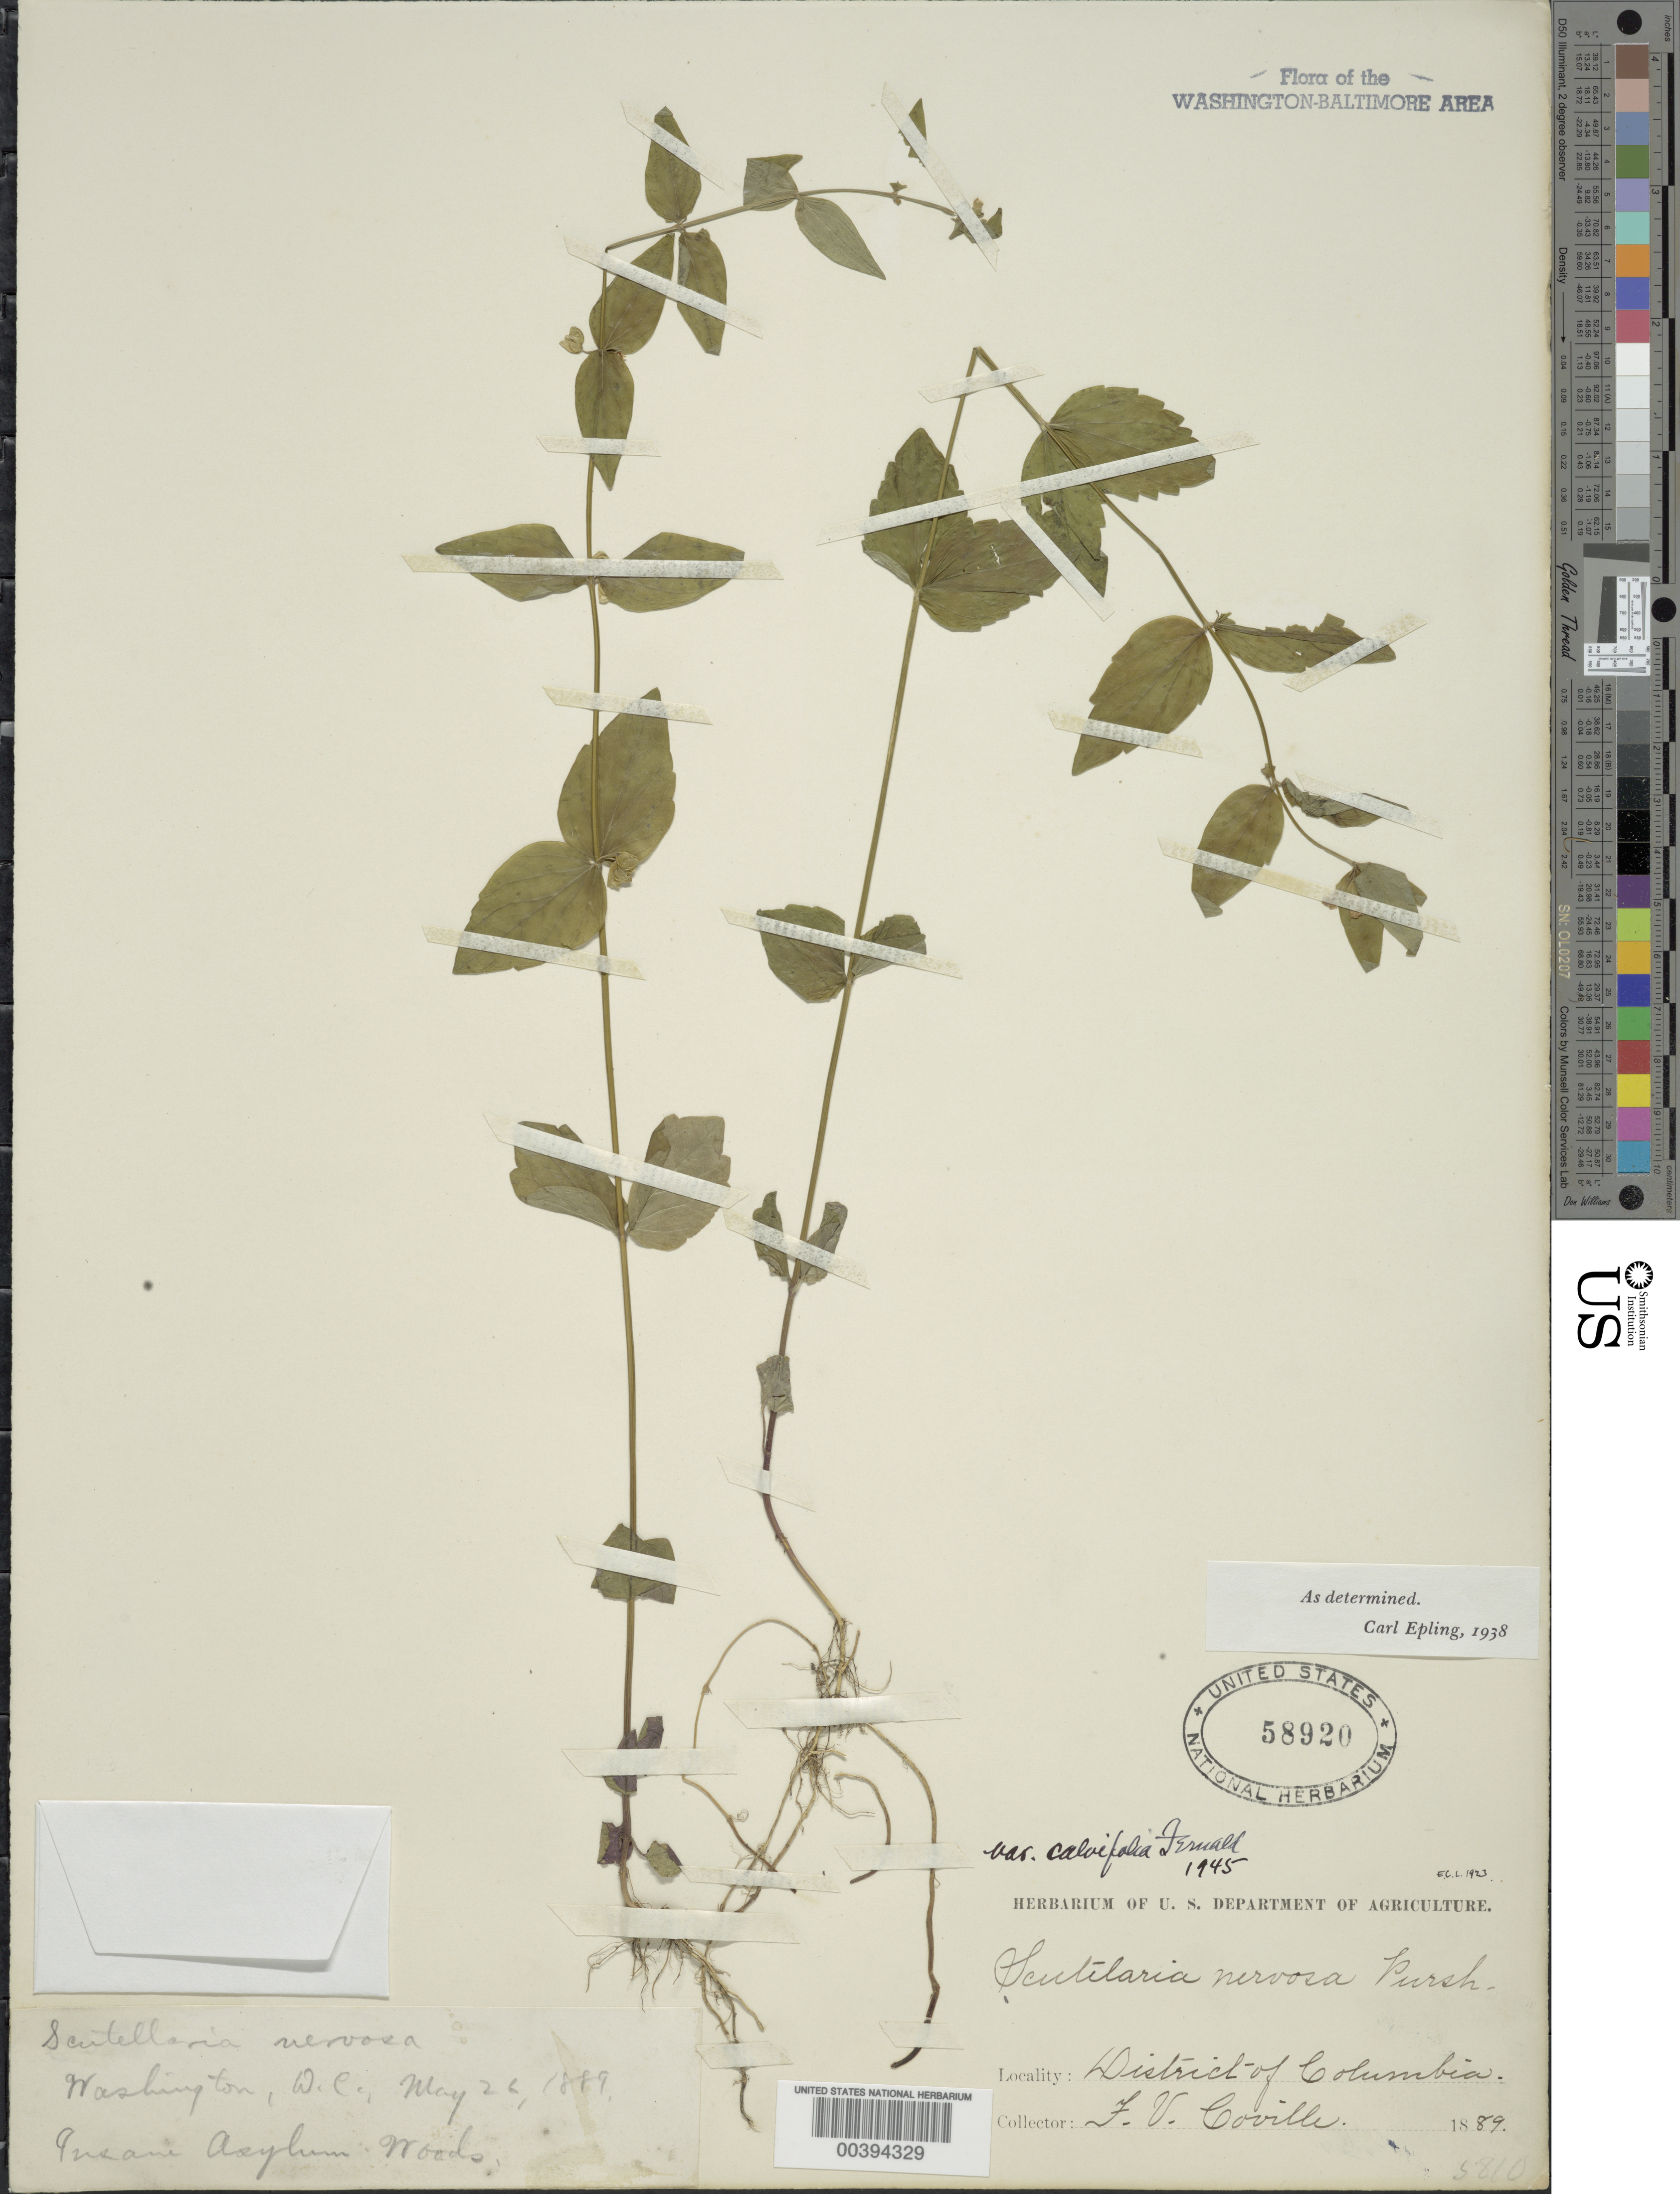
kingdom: Plantae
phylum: Tracheophyta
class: Magnoliopsida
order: Lamiales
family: Lamiaceae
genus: Scutellaria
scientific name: Scutellaria nervosa var. calvifolia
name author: Fernald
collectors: F. V. Coville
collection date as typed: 26 May 1889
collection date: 1889-05-26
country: United States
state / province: District of Columbia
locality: Insane Asylum Woods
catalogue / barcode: US 58920